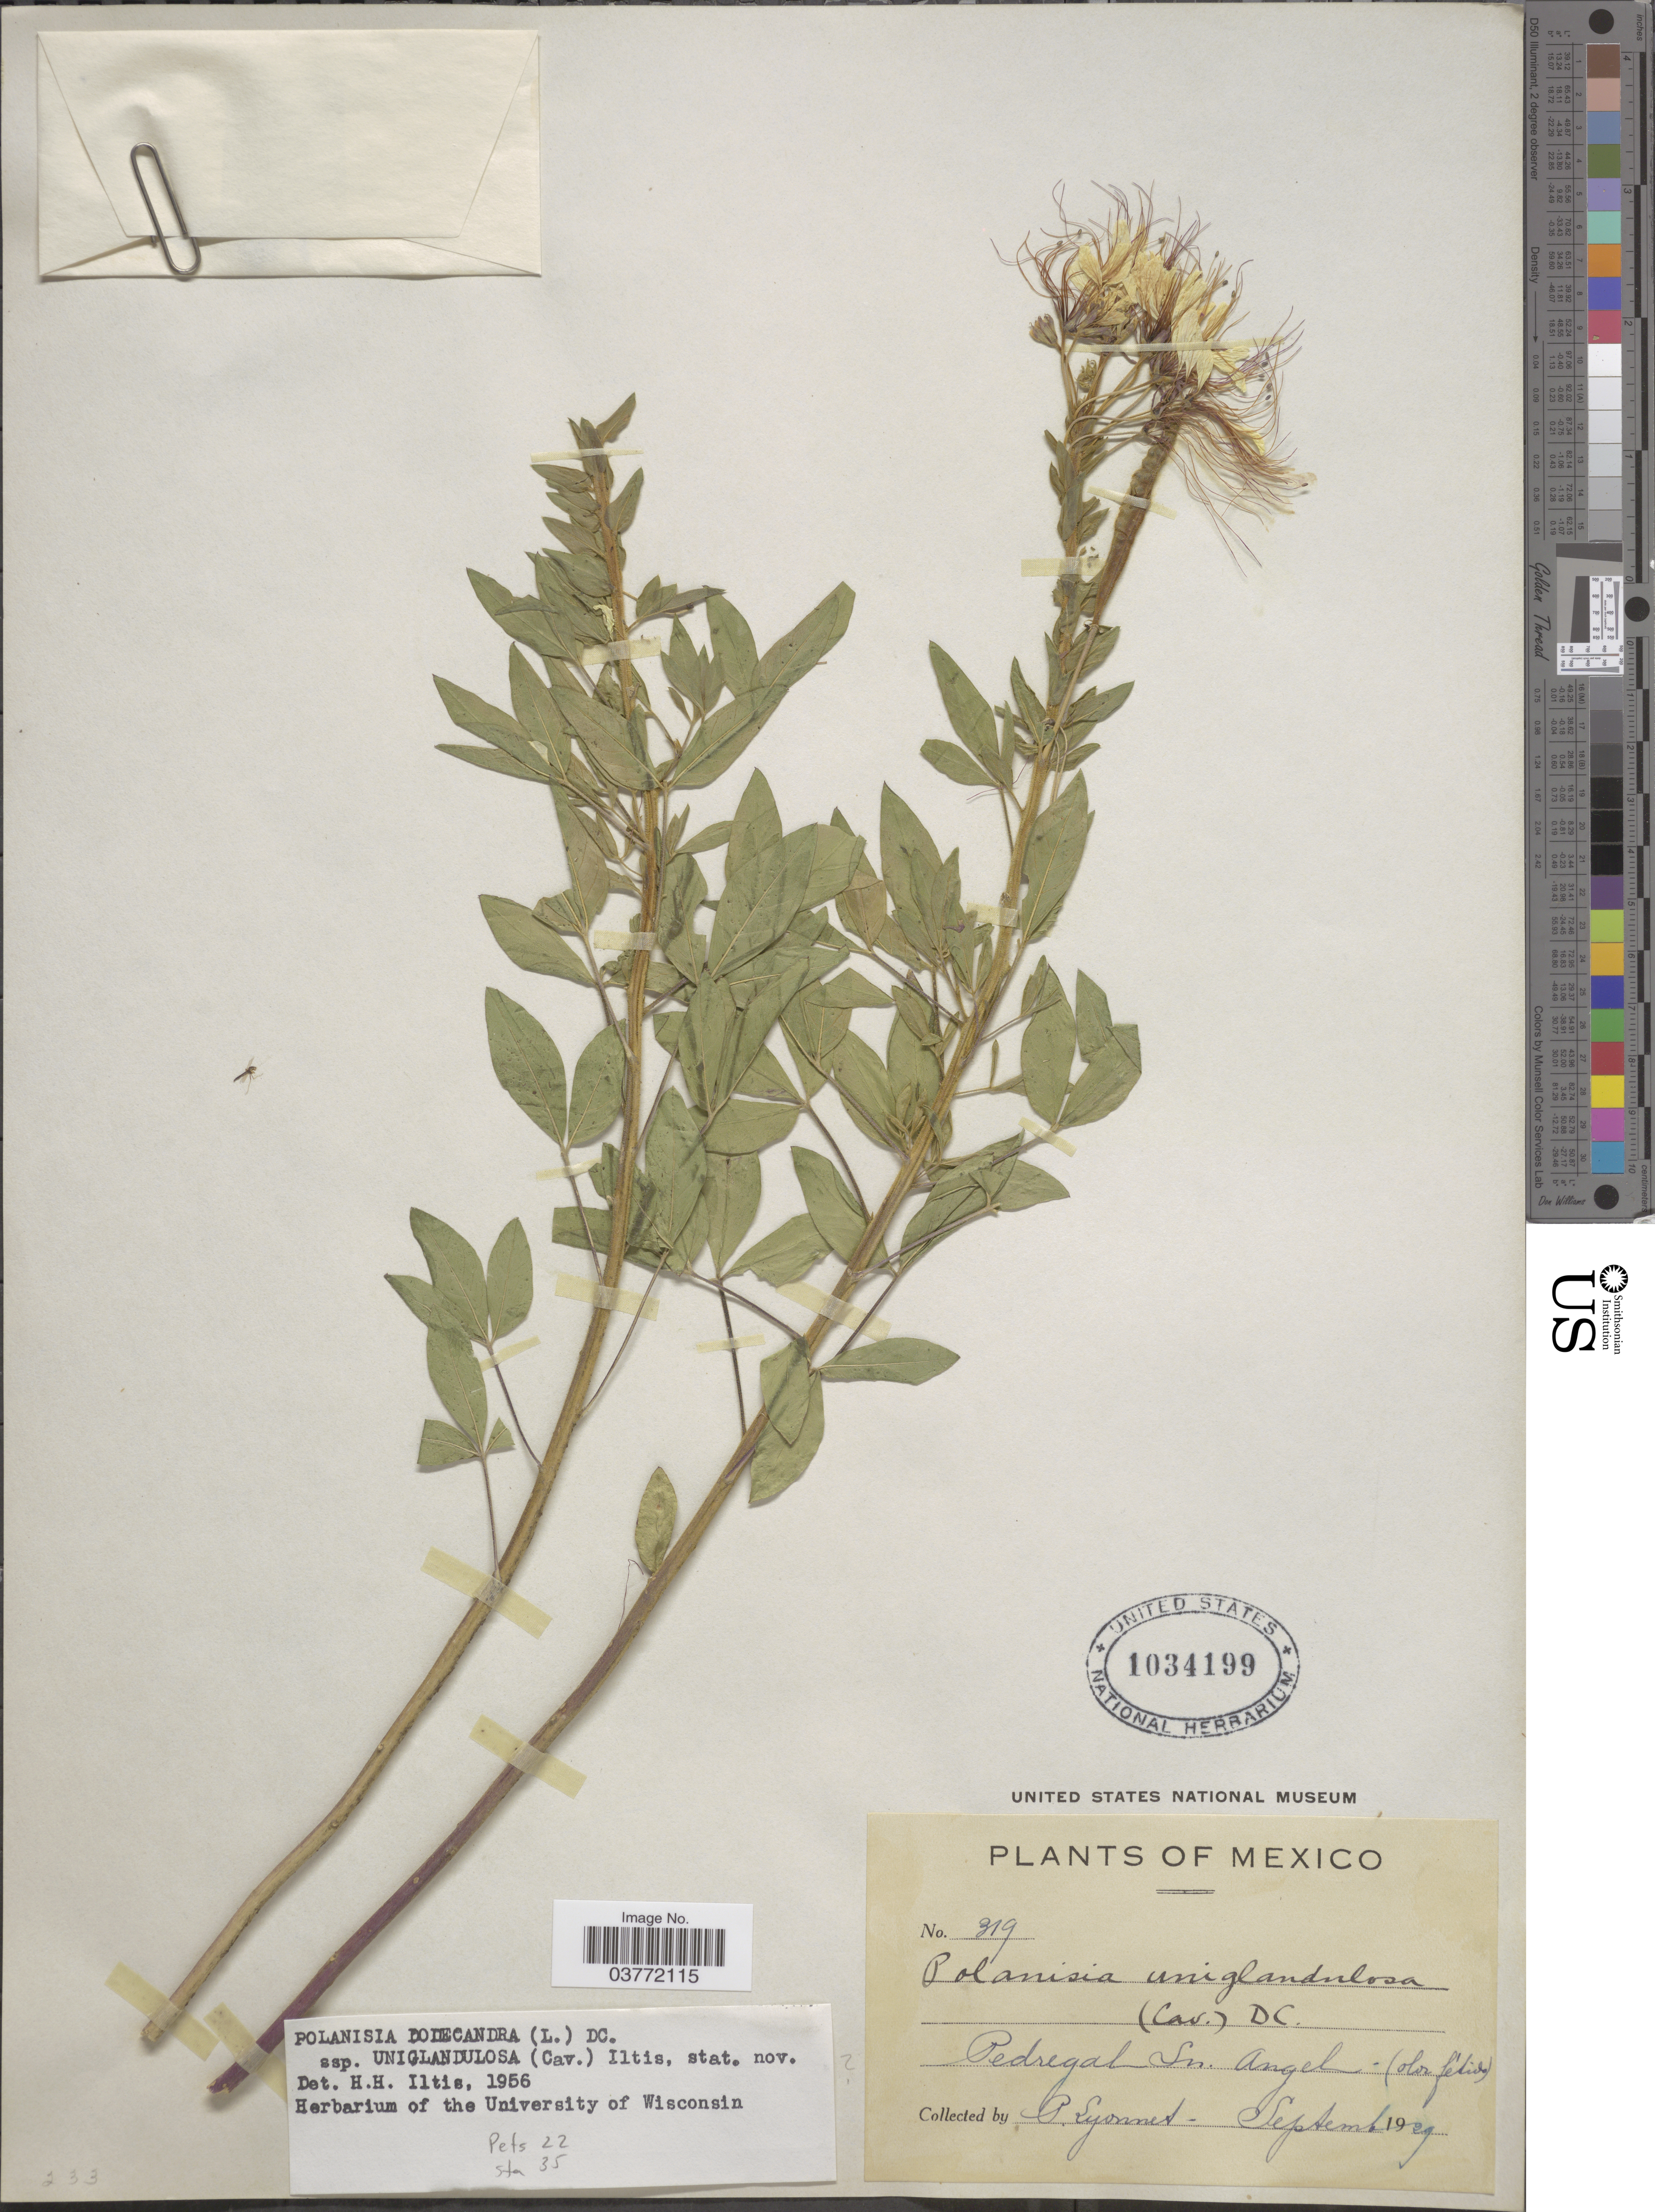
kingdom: Plantae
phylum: Tracheophyta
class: Magnoliopsida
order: Brassicales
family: Cleomaceae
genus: Polanisia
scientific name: Polanisia uniglandulosa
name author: (Cav.) DC.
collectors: P. Lyonnet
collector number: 319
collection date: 1929-09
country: Mexico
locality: Pedregal Sn. Angel.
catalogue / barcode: US 1034199